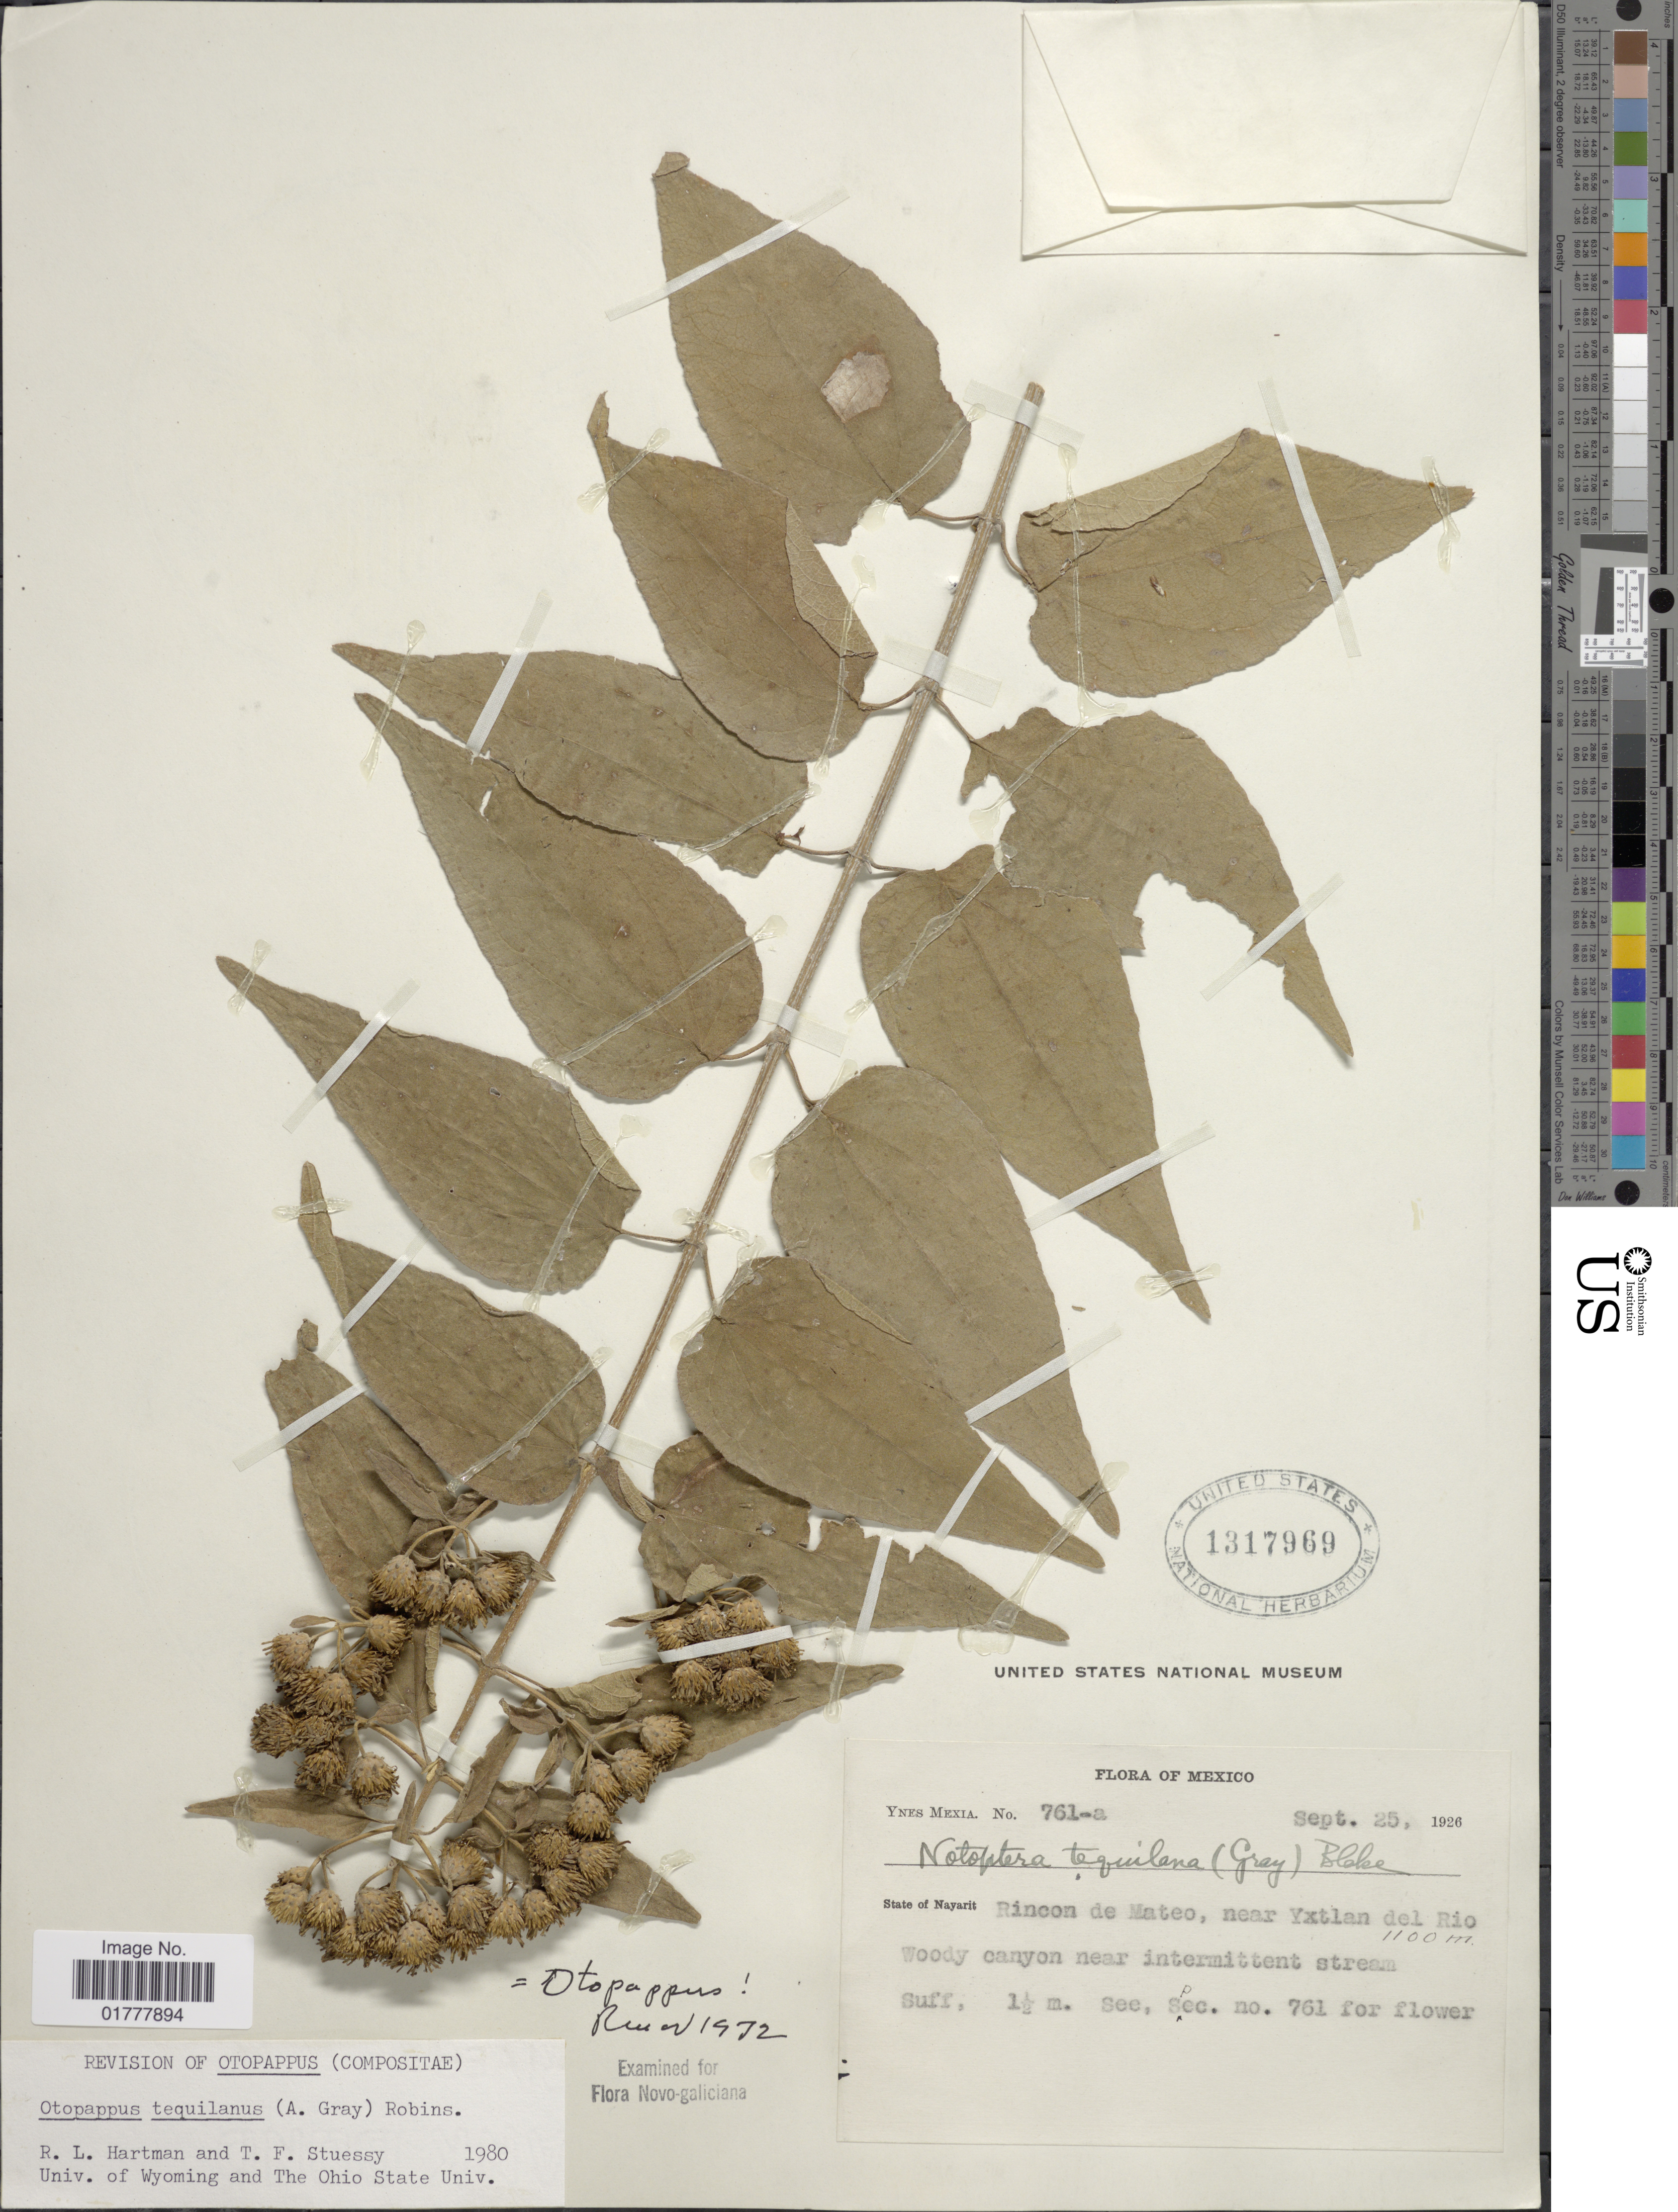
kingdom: Plantae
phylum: Tracheophyta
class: Magnoliopsida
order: Asterales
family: Asteraceae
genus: Otopappus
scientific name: Otopappus tequilanus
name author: (A. Gray) B.L. Rob.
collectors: Y. Mexia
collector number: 761-a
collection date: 1926-09-25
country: Mexico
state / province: Nayarit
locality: State of Nayarit, Rincon de Mateo, near Yxtlan del Rio Woody canyon, near intermittent stream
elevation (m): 1100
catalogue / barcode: US 1317969